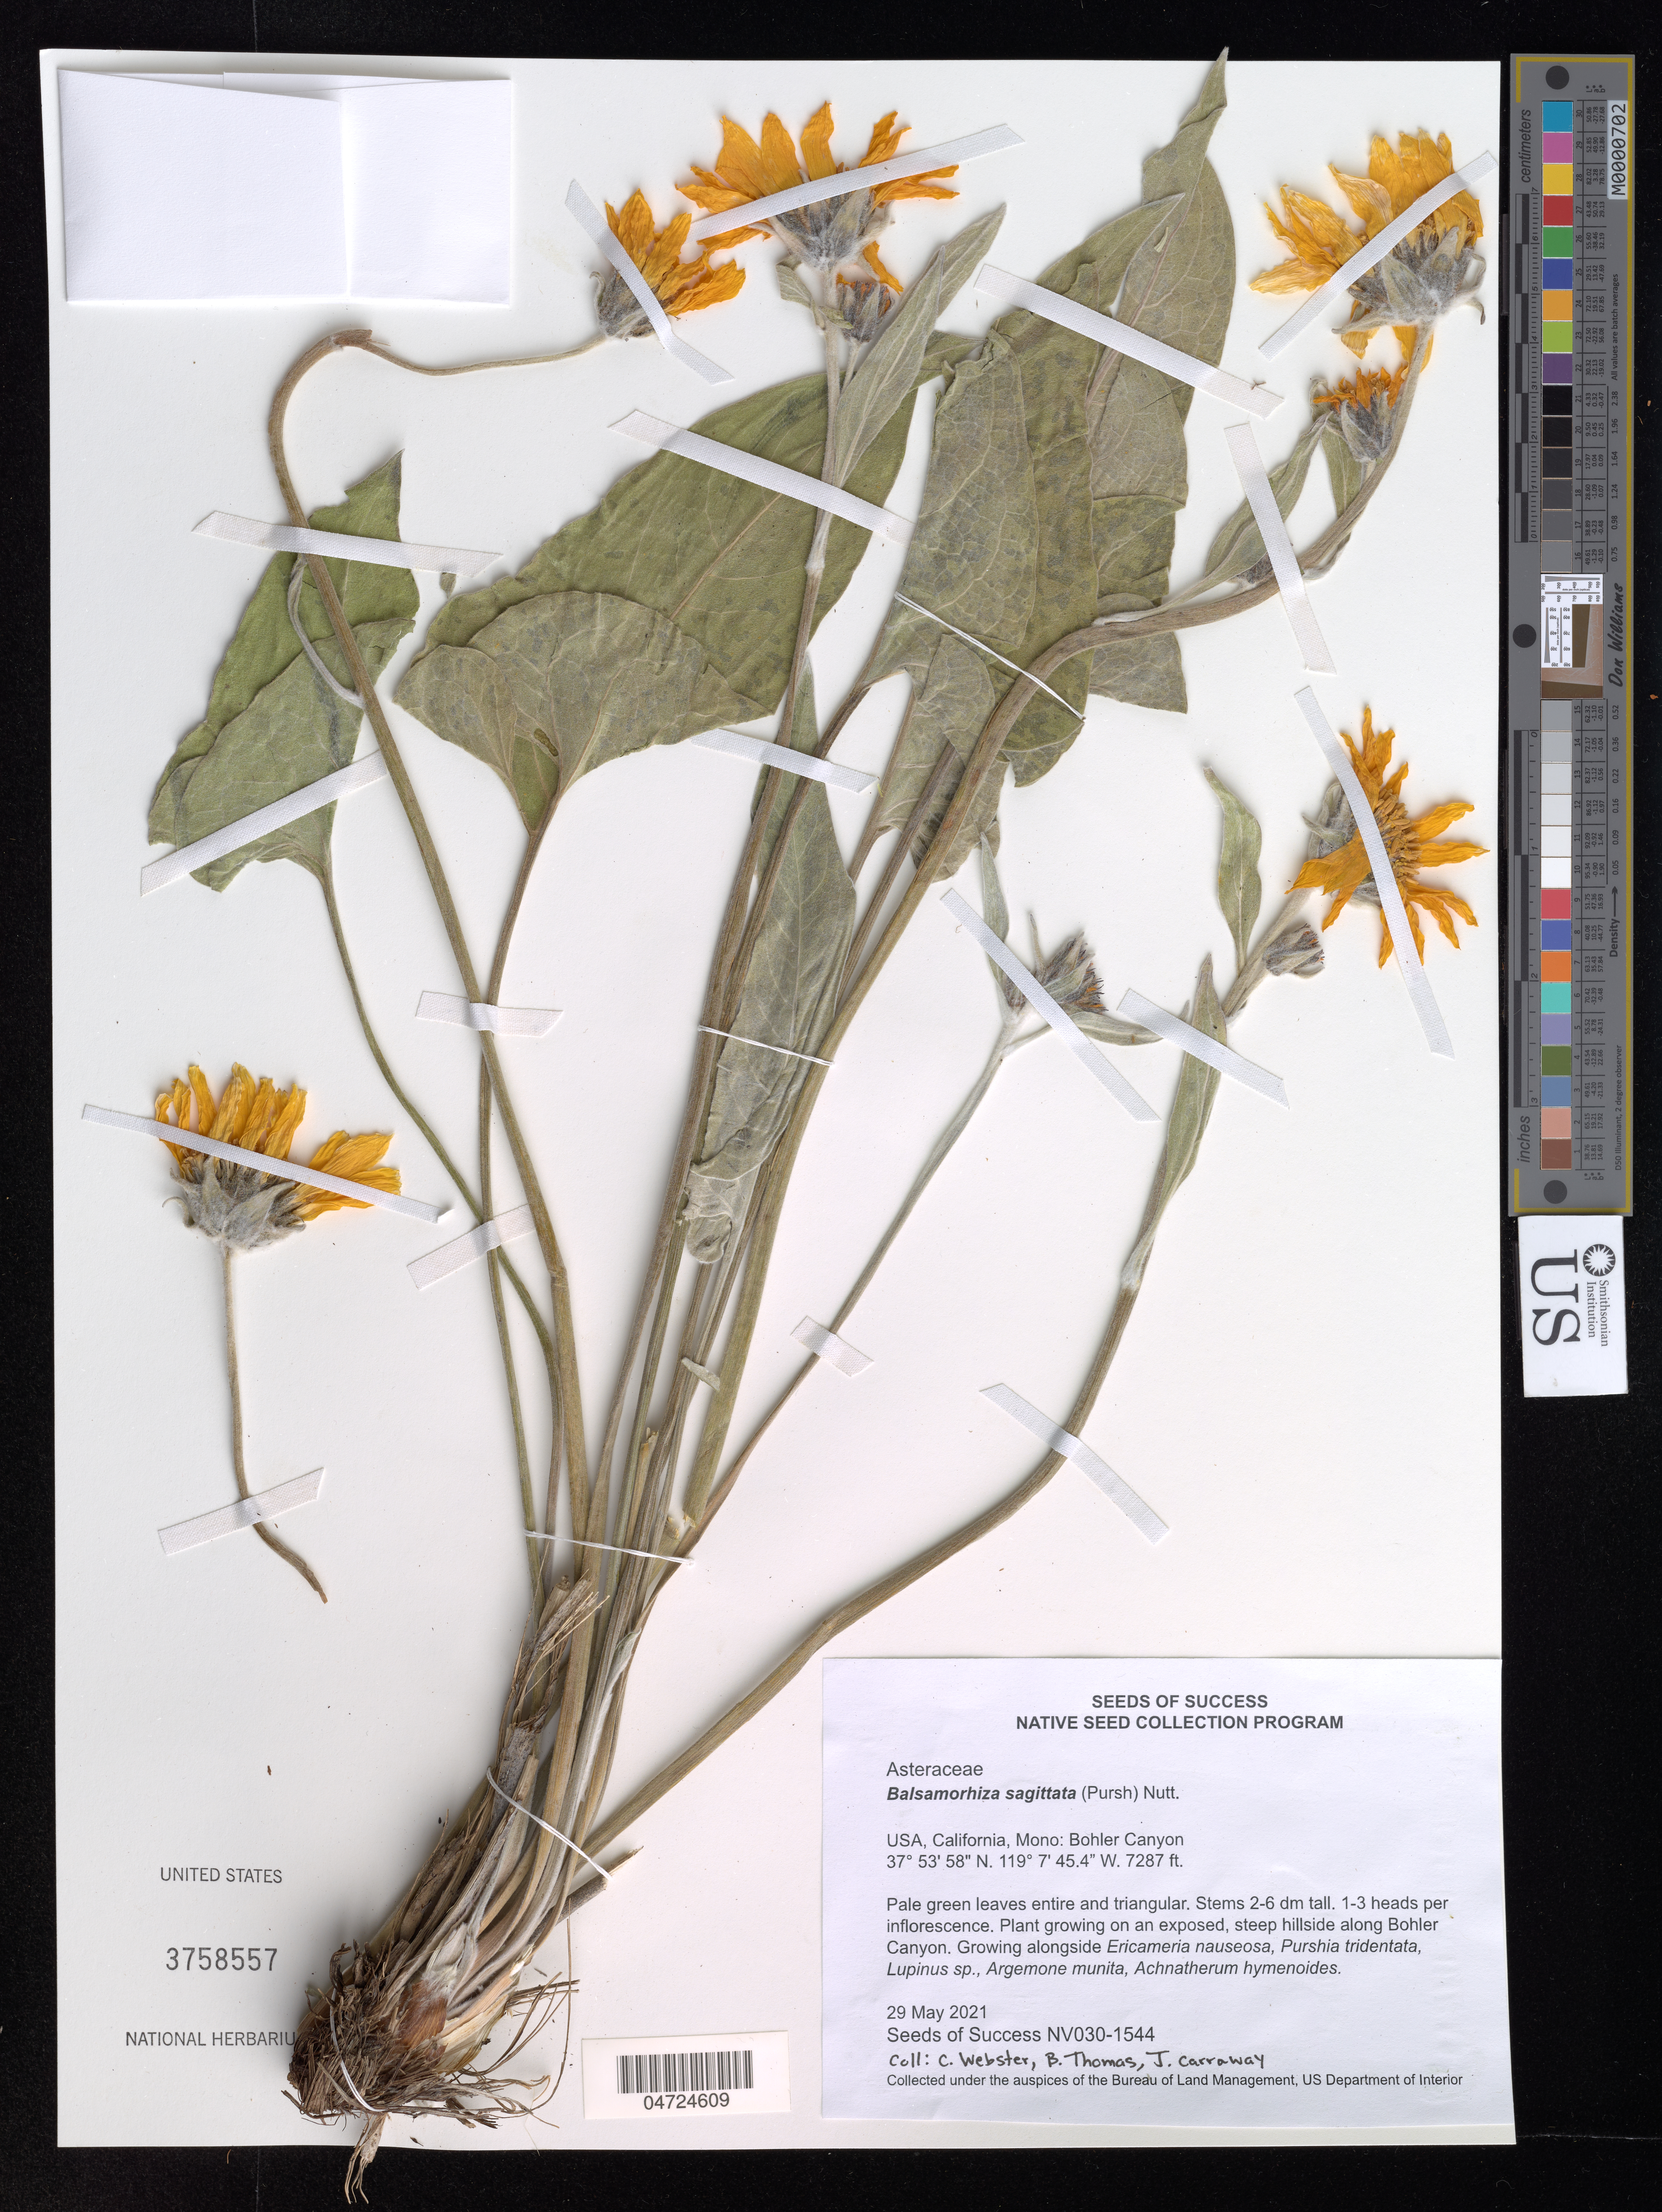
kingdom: Plantae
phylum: Tracheophyta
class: Magnoliopsida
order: Asterales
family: Asteraceae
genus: Balsamorhiza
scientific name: Balsamorhiza sagittata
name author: (Pursh) Nutt.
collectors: C. Webster & B. Thomas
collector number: NV030-1544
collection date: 2021-05-29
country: United States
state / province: California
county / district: Mono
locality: Mono: Bohler Canyon. Plant growing on an exposed, steep hillside along Bohler Canyon.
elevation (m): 2221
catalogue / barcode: US 3758557